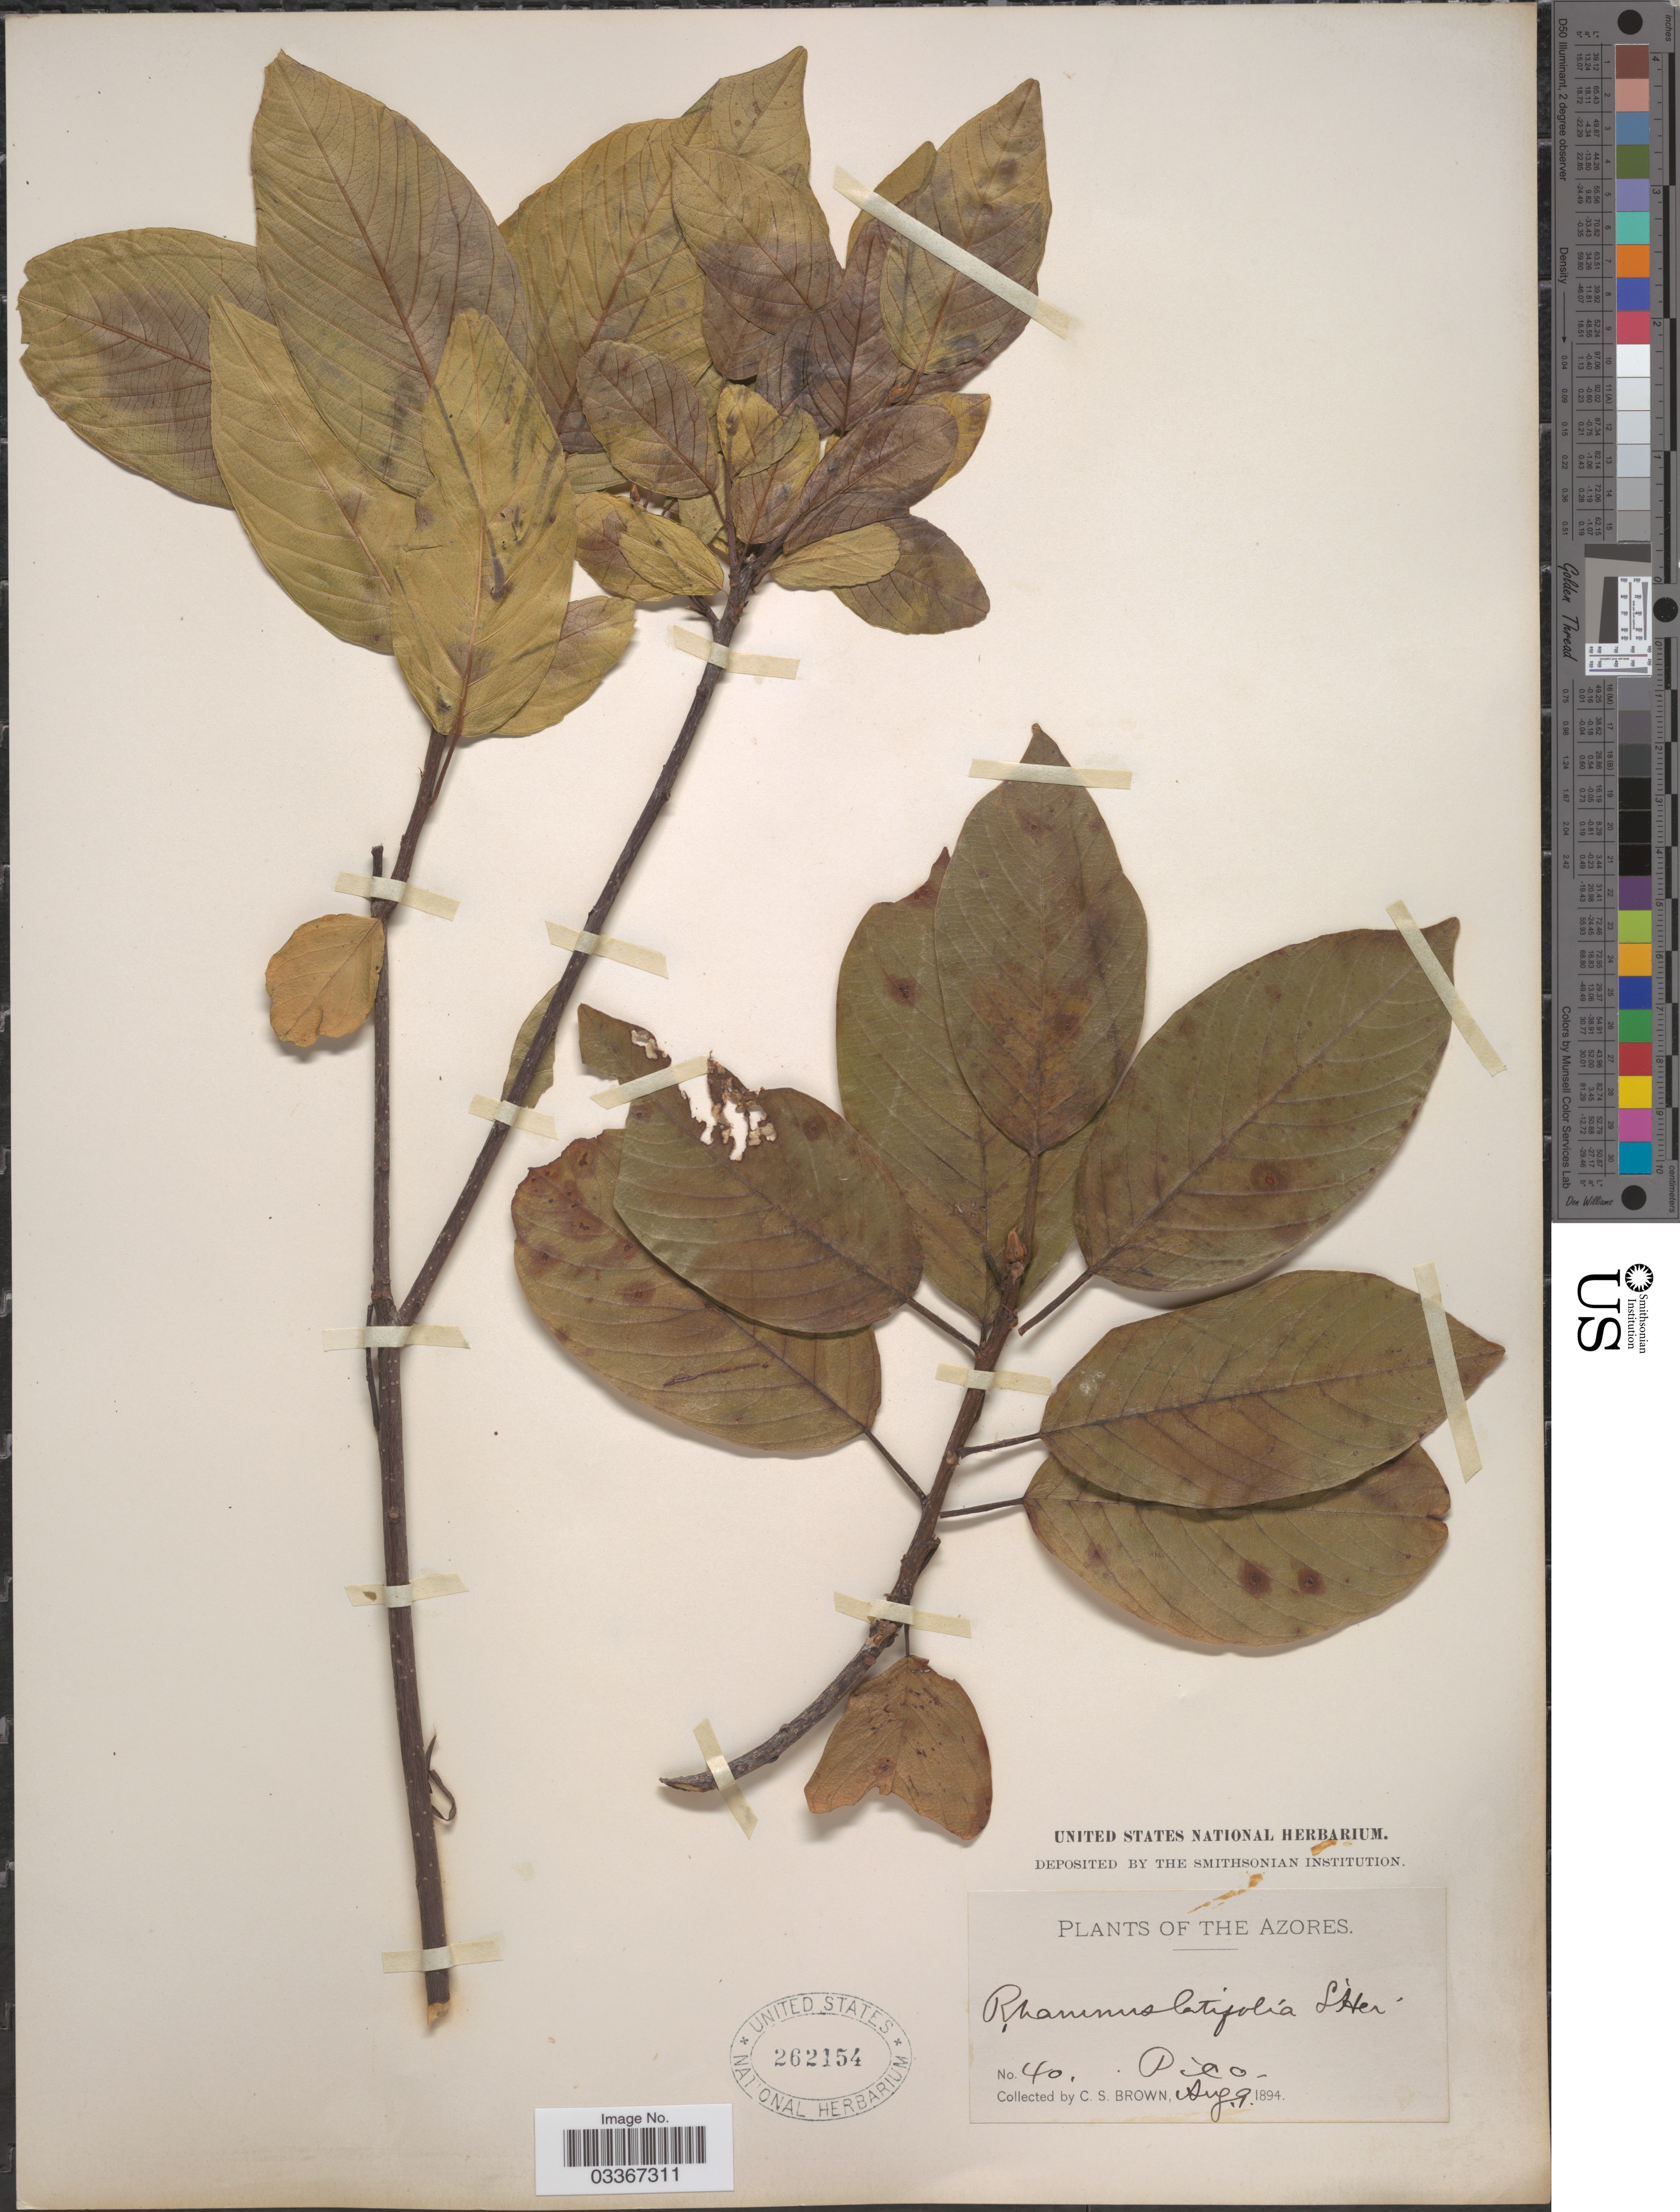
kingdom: Plantae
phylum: Tracheophyta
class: Magnoliopsida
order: Rosales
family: Rhamnaceae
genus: Rhamnus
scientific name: Rhamnus latifolia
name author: L'Hér.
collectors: C. S. Brown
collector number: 40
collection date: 1894-08-09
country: Portugal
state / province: Azores (Aut. Reg.)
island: Pico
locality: The Azores. Pico.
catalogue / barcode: US 262154